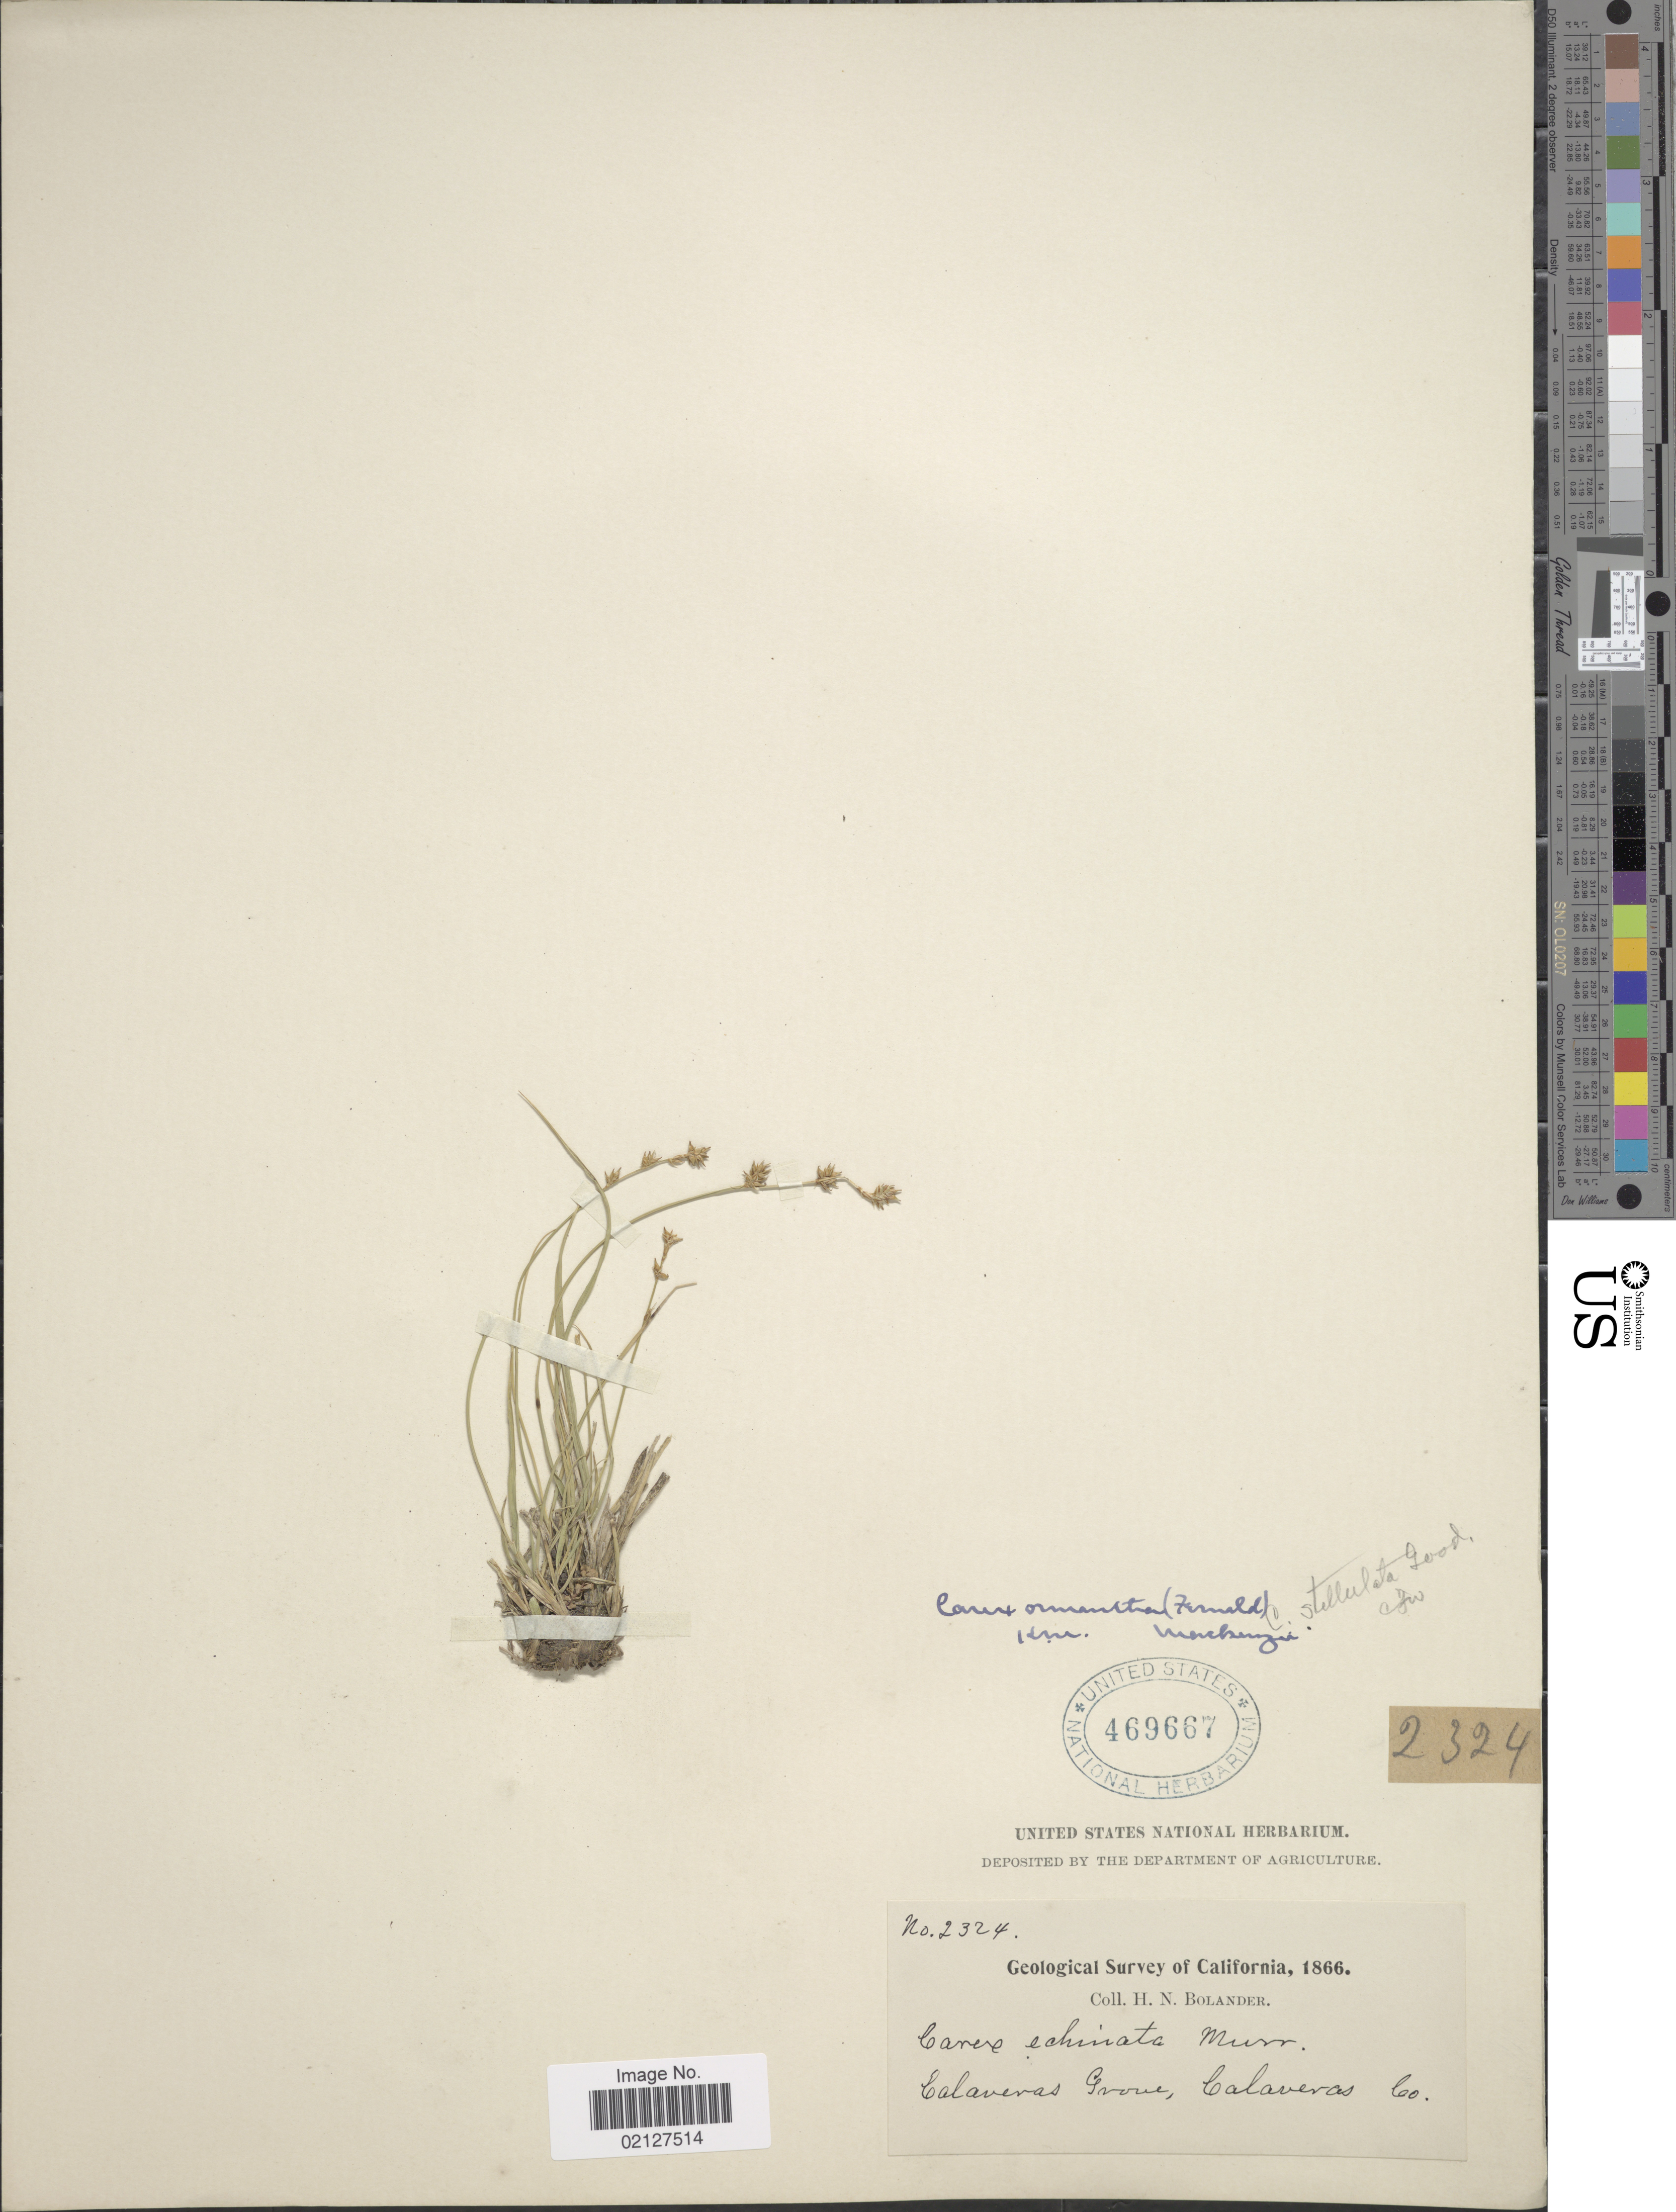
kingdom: Plantae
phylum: Tracheophyta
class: Liliopsida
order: Poales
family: Cyperaceae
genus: Carex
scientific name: Carex echinata subsp. echinata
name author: Murray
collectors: H. Bolander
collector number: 2324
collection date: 1866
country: United States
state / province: California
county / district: Calaveras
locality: Calaveras Grove, Calaveras Co.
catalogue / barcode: US 469667